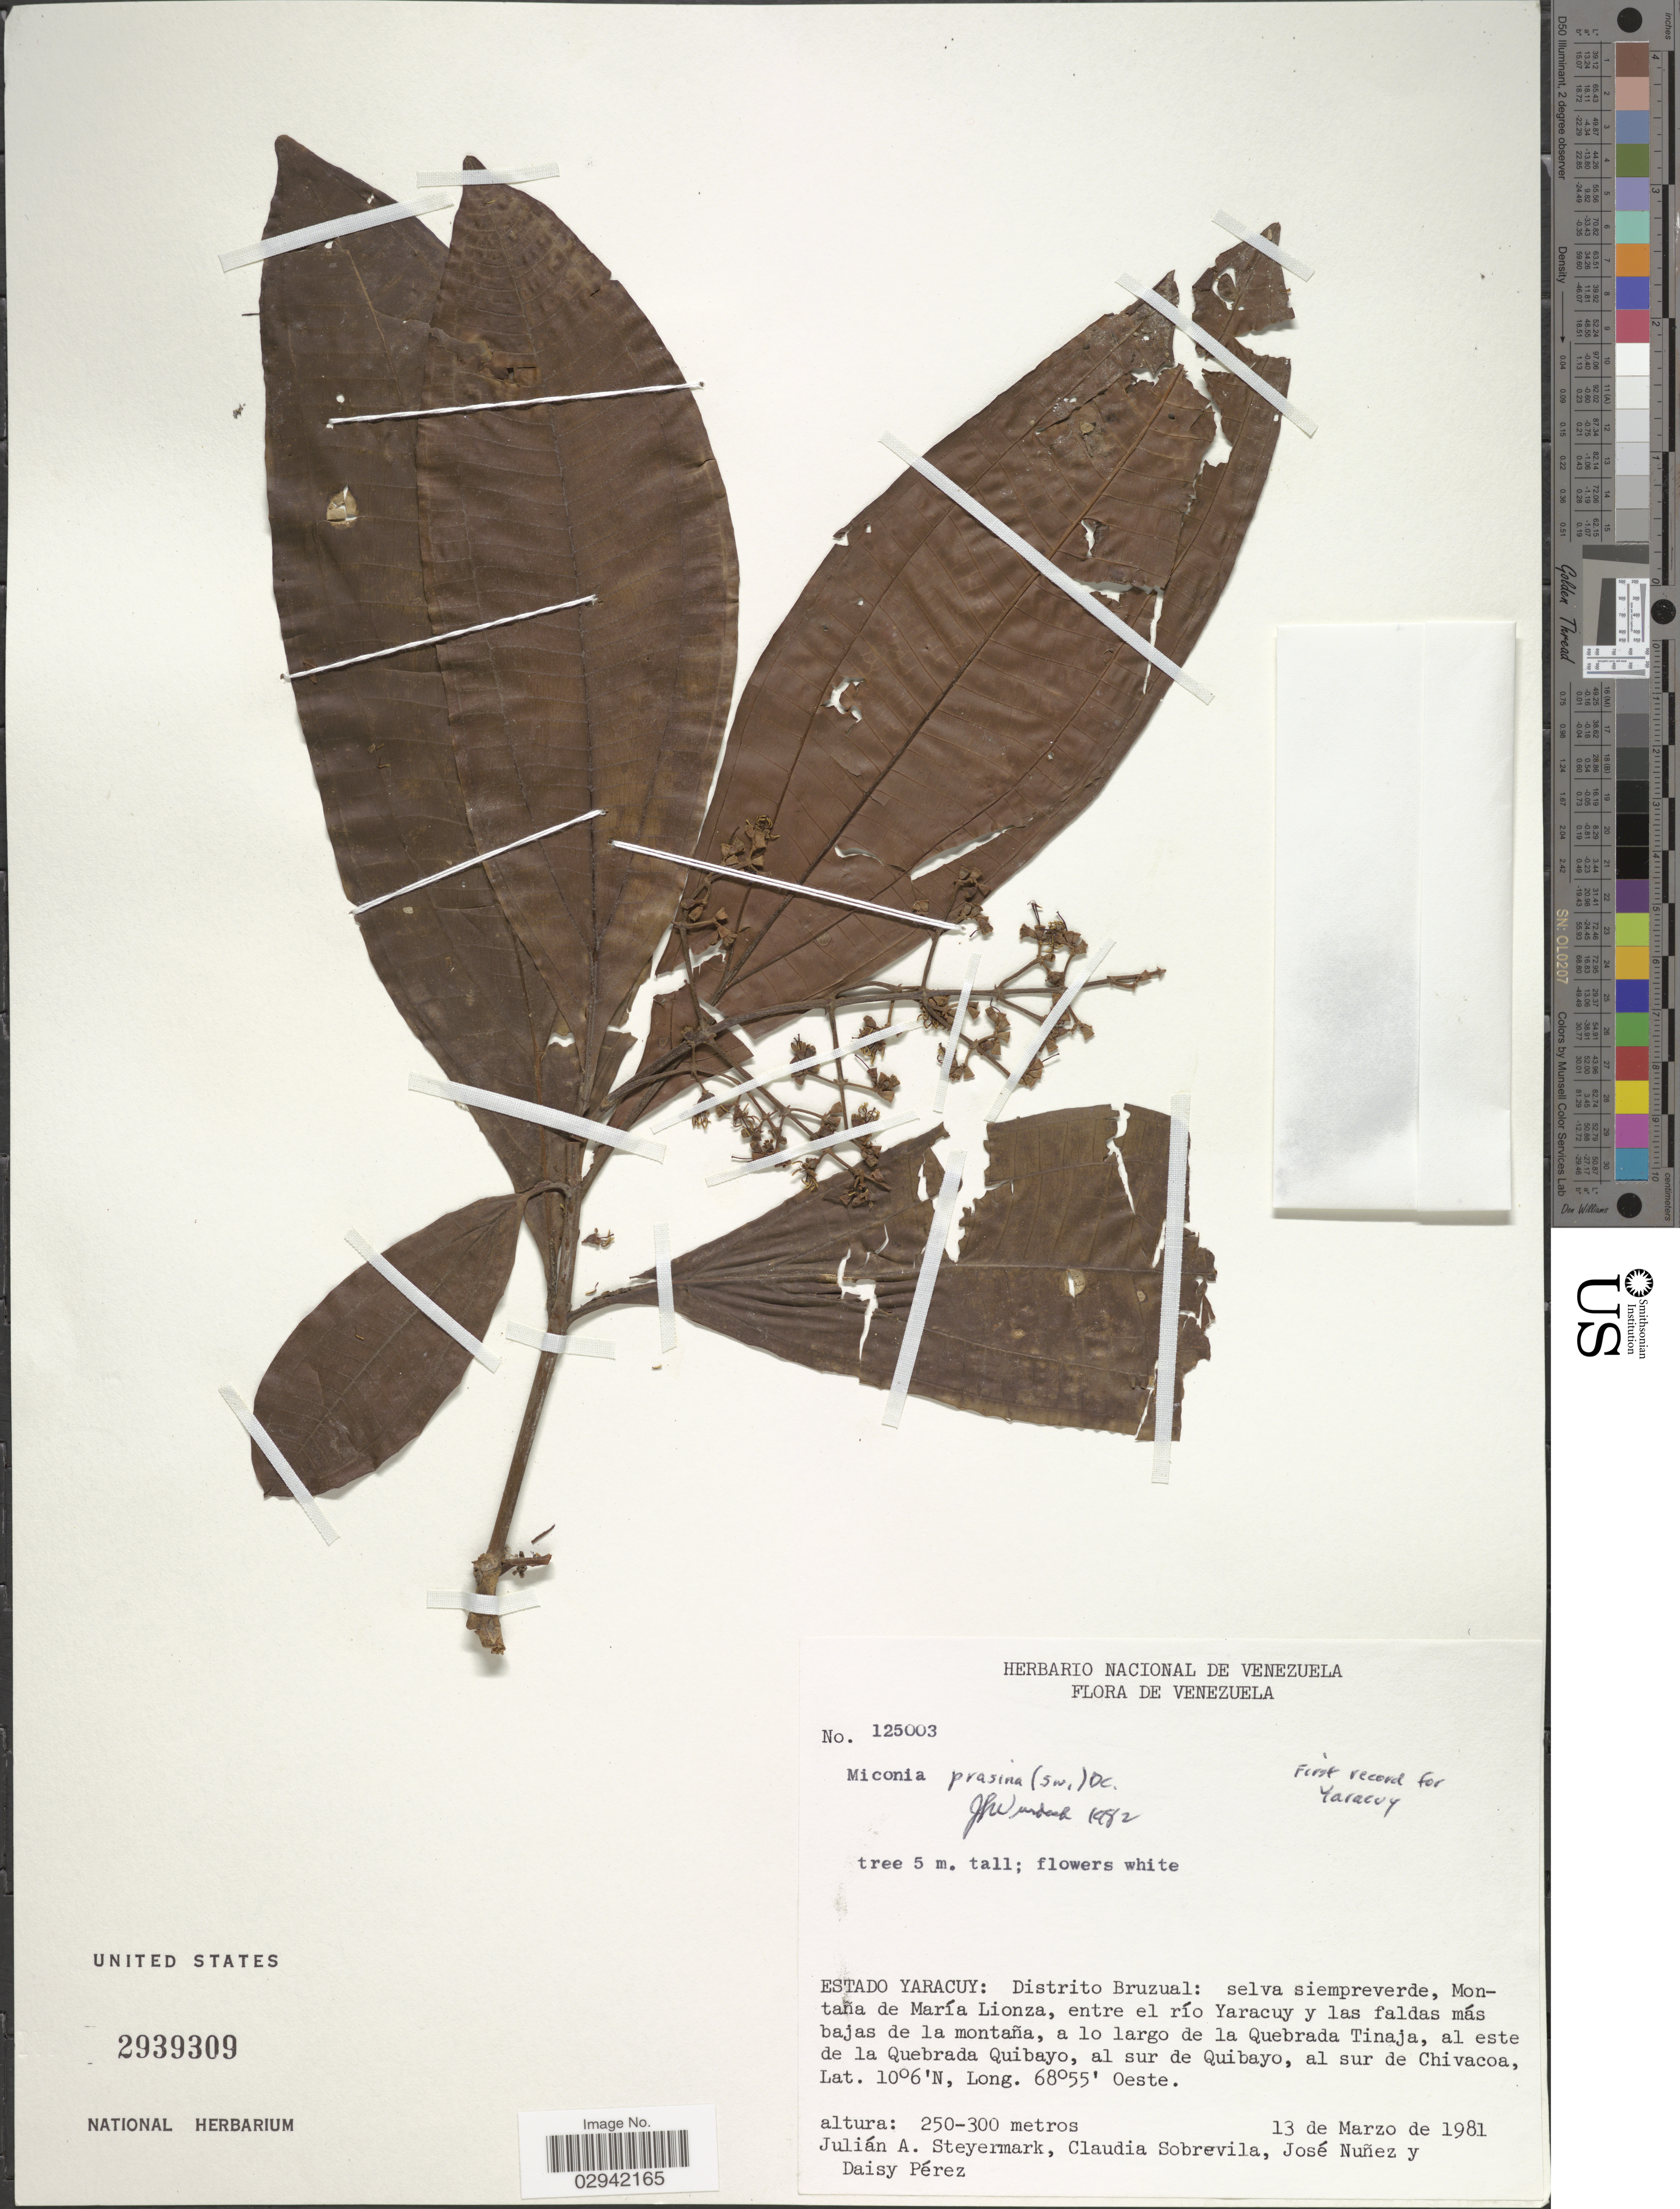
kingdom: Plantae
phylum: Tracheophyta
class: Magnoliopsida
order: Myrtales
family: Melastomataceae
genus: Miconia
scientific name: Miconia prasina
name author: (Sw.) DC.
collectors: J. Steyermark, C. Sobrevila, J. Nunez & D. Perez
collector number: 125003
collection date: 1981-03-13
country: Venezuela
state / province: Yaracuy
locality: Distrito Bruzual: selva siempreverde, Montaña de María Lionza, entre el río Yaracuy y las faldas más bajas de la montaña, a lo largo de la Quebrada Tinaja, al este de la Quebrada Quibayo, al sur de Quibayo, al sur de Chivacoa.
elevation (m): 250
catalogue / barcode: US 2939309